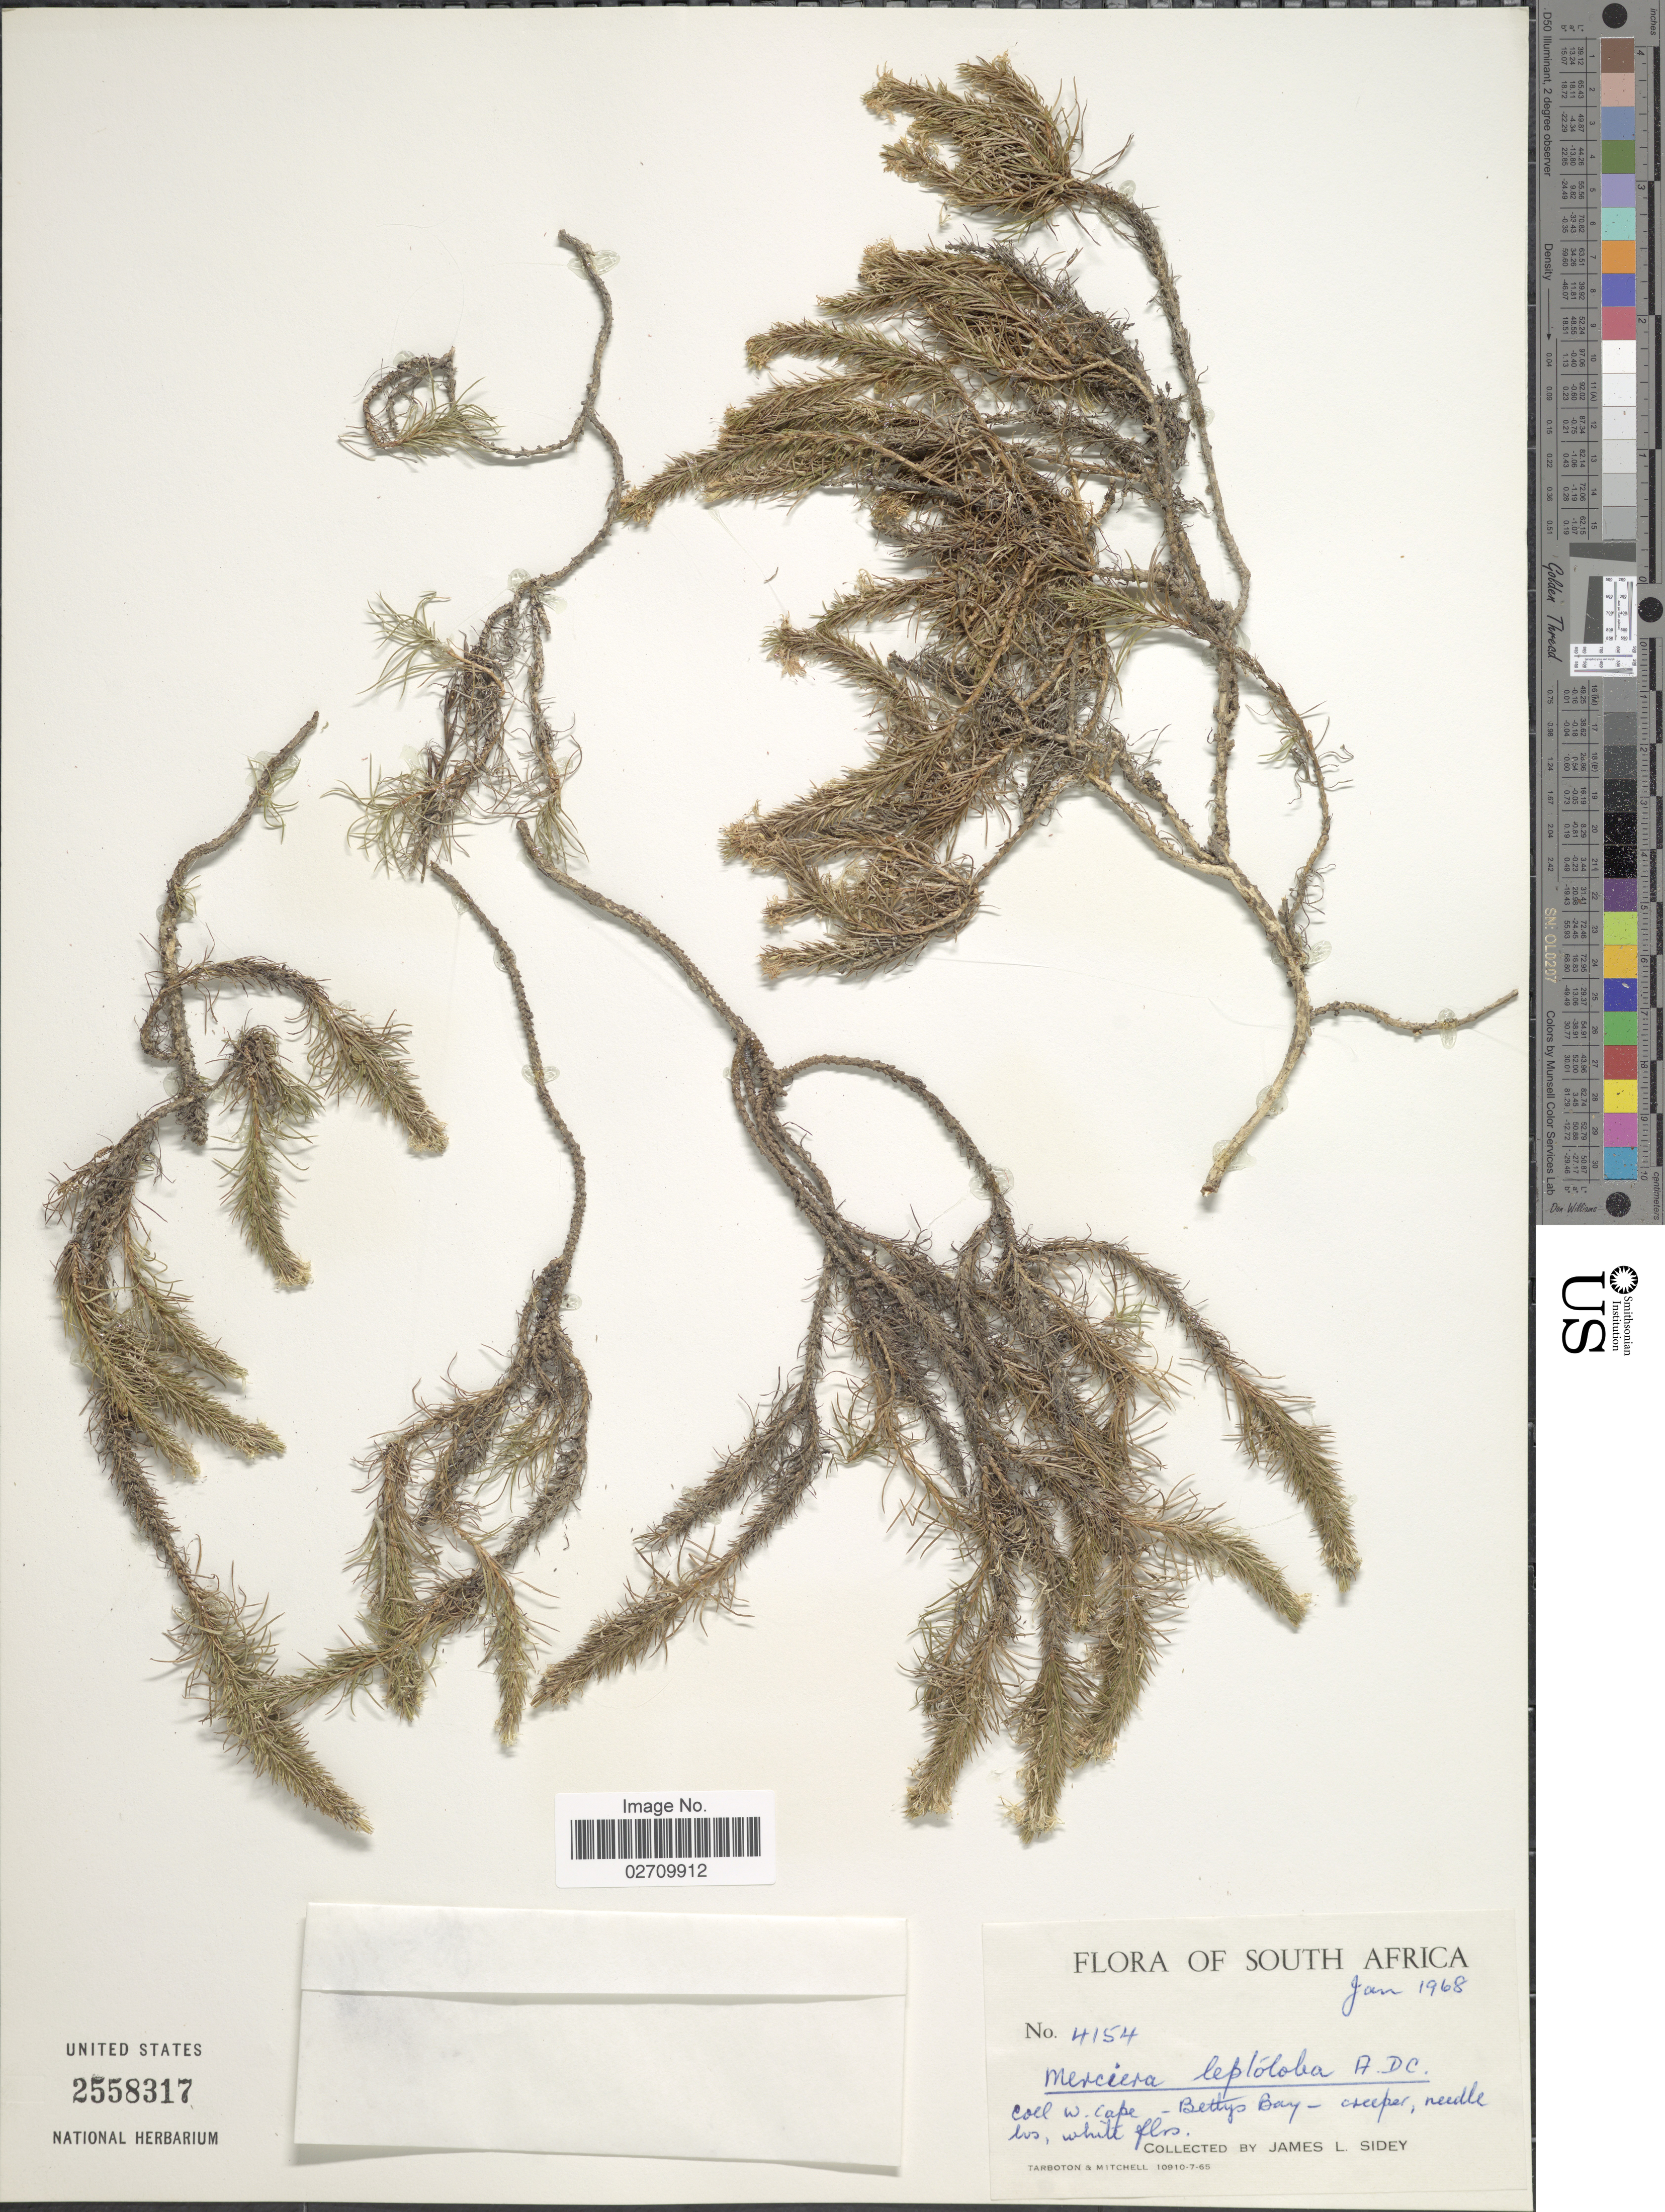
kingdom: Plantae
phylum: Tracheophyta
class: Magnoliopsida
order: Asterales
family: Campanulaceae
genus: Merciera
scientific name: Merciera leptoloba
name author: A. DC.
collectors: J. L. Sidey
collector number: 4154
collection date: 1968-01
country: South Africa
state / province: Western Cape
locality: W. Cape - Bettys Bay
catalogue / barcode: US 2558317